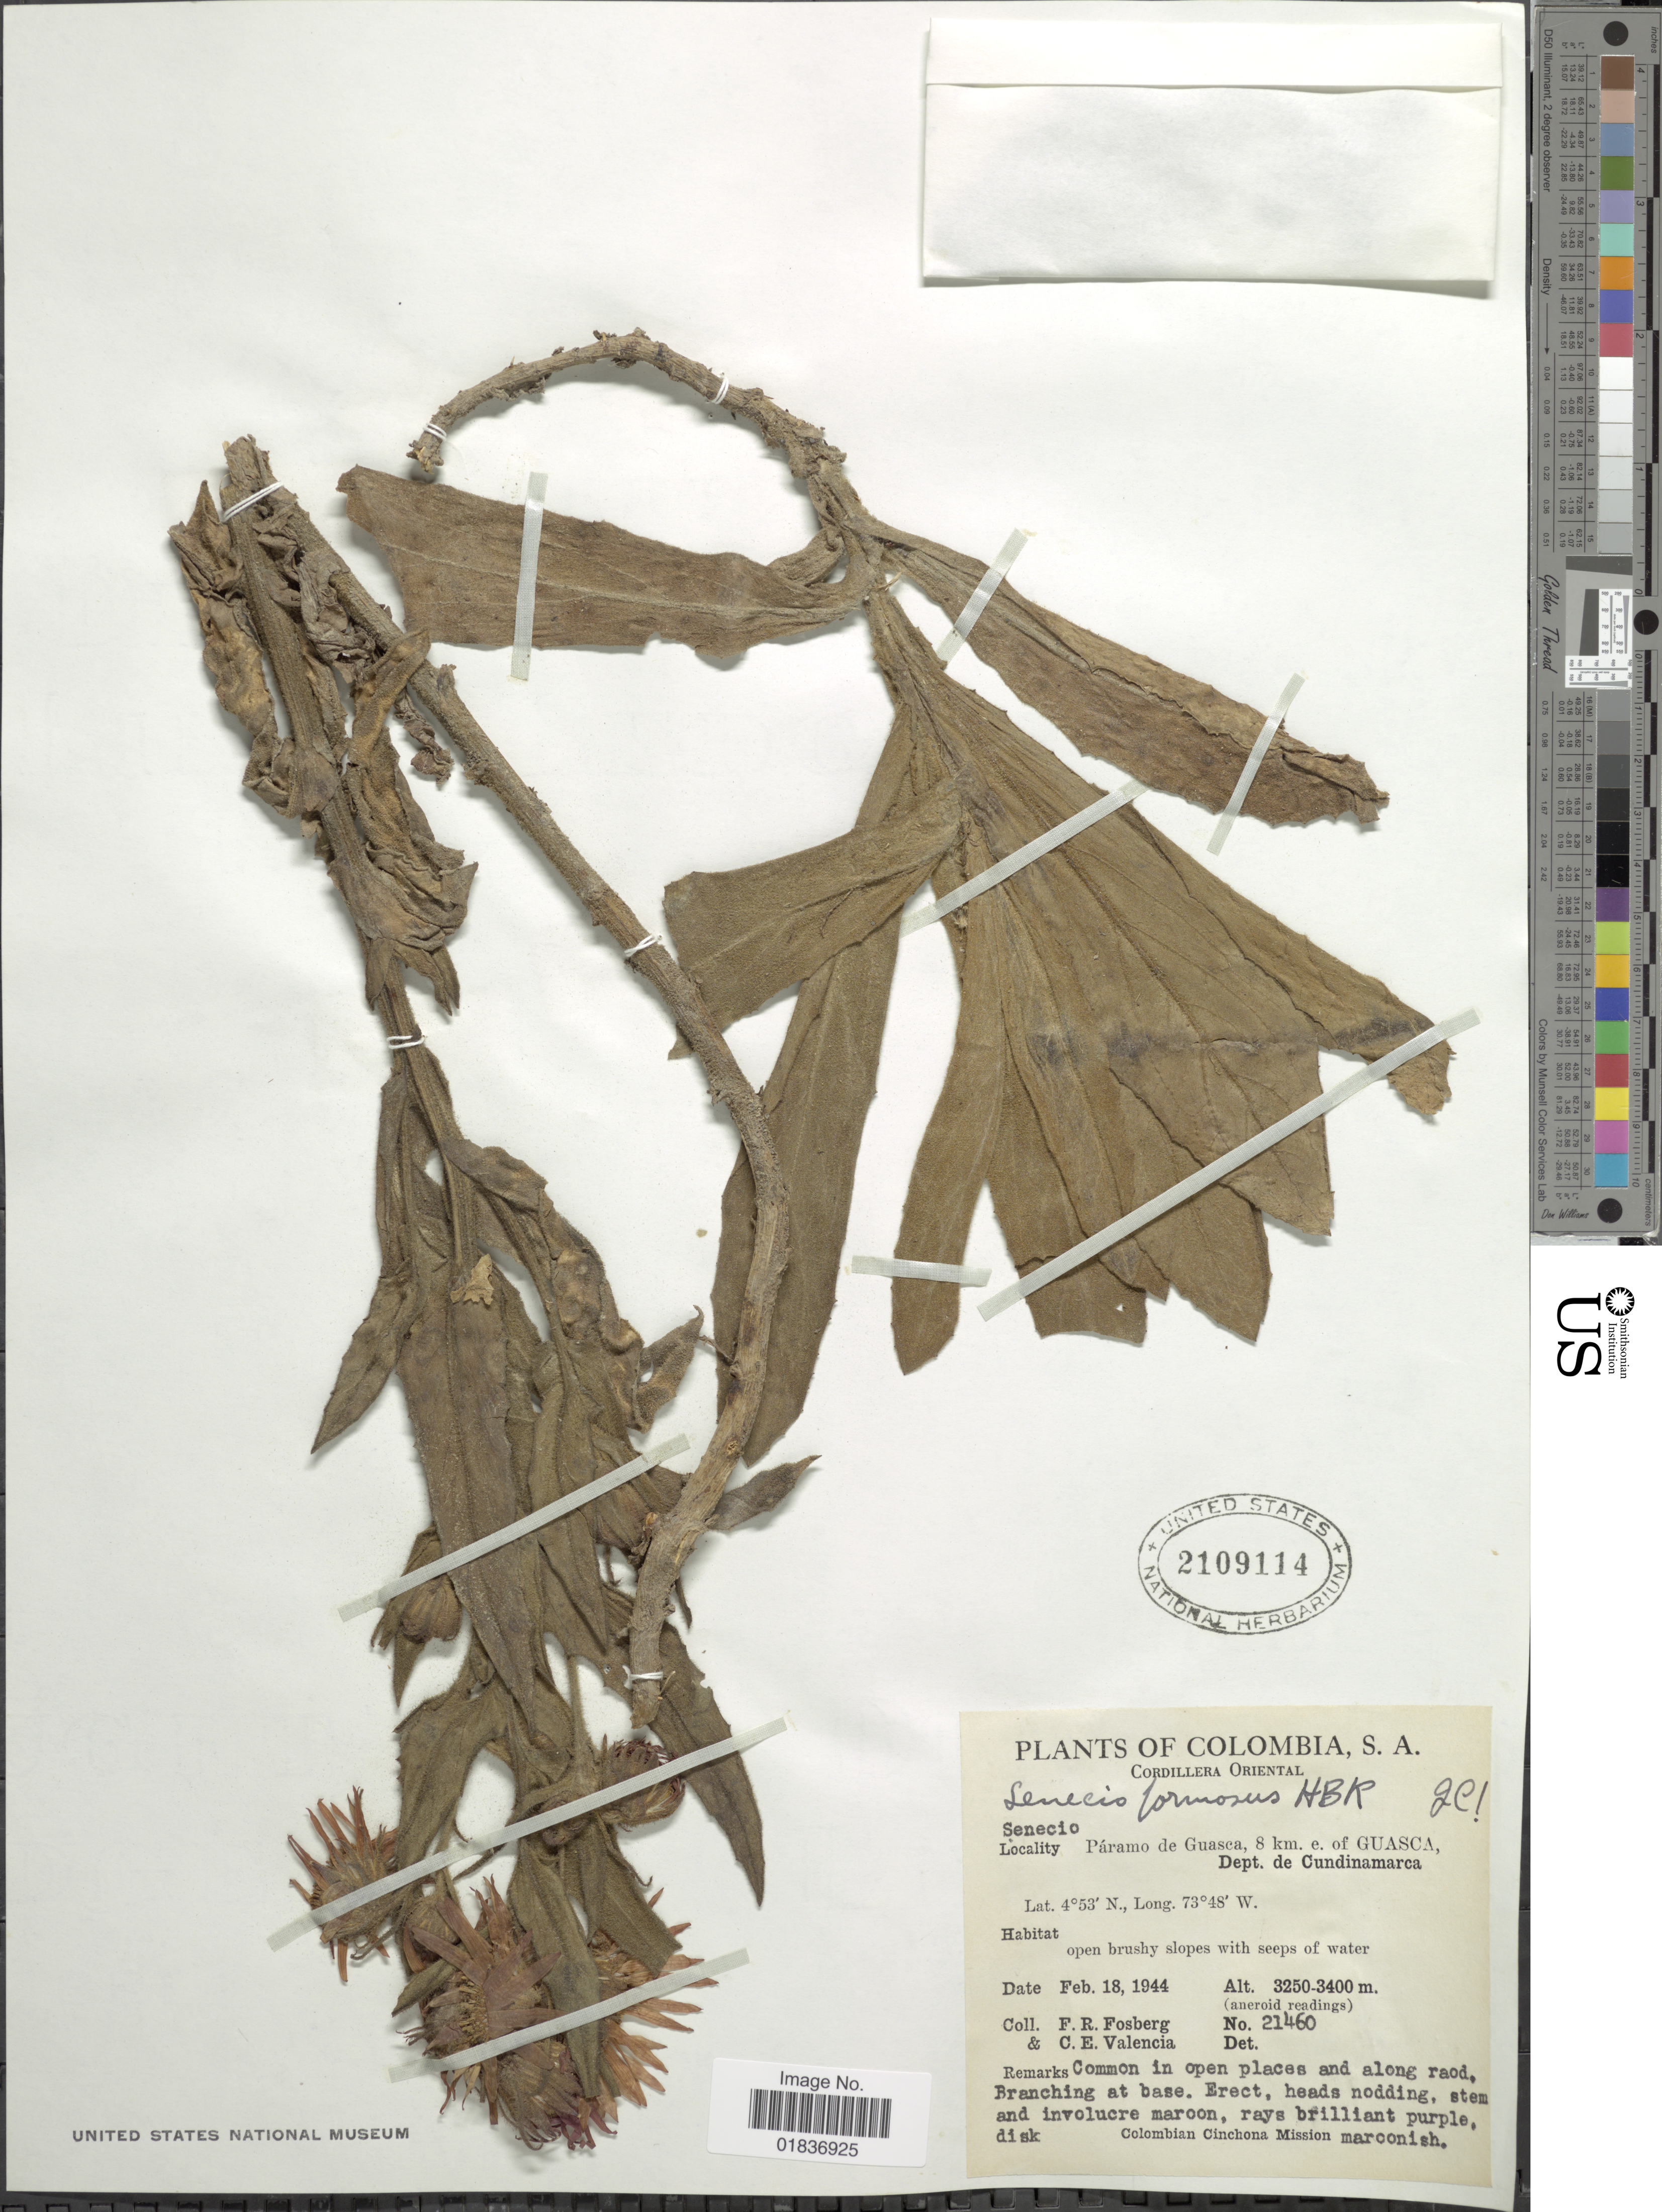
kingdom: Plantae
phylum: Tracheophyta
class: Magnoliopsida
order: Asterales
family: Asteraceae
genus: Senecio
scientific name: Senecio wedglacialis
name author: Cuatrec.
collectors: F. R. Fosberg & C. Valencia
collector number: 21460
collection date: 1944-02-18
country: Colombia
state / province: Cundinamarca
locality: Cordillera Oriental. Paramo de Guasca, 8 km. e. of Guasca, Dept. de Cundinamarca.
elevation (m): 3250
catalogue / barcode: US 2109114